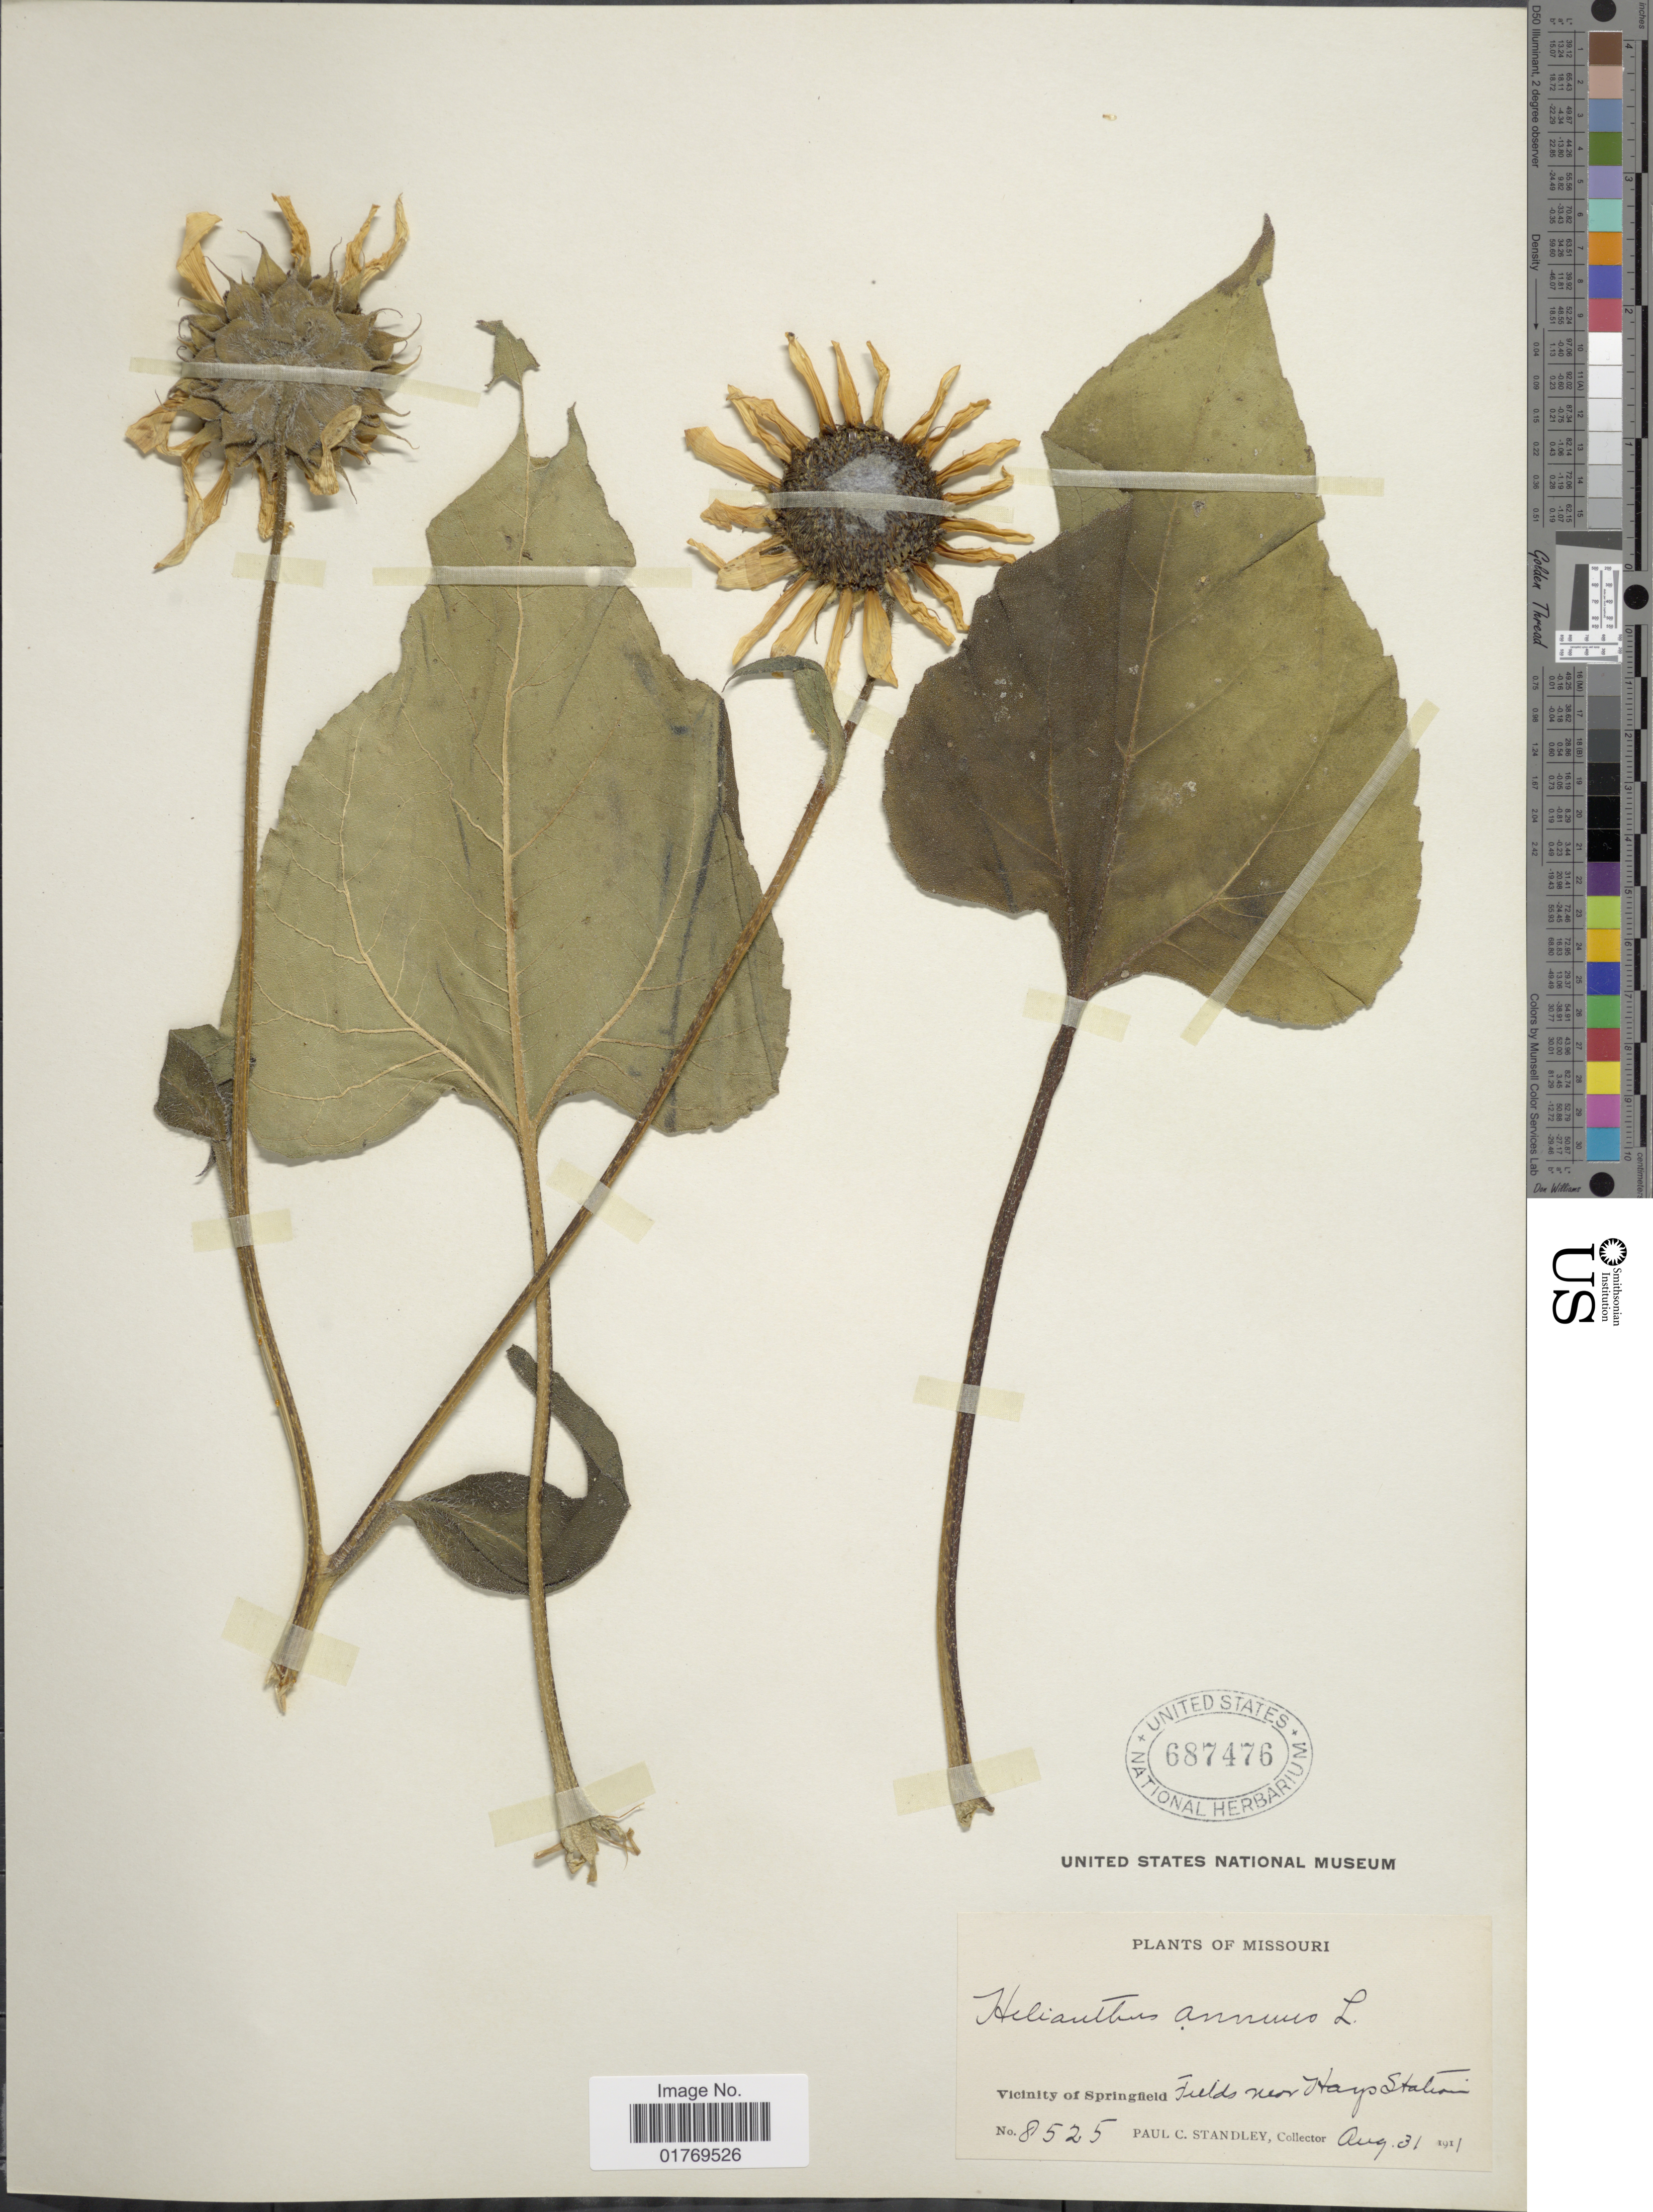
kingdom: Plantae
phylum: Tracheophyta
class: Magnoliopsida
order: Asterales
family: Asteraceae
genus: Helianthus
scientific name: Helianthus annuus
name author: L.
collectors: P. C. Standley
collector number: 8525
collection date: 1911-08-31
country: United States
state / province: Missouri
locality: Vicinity of Springfield. Fields near Hays Station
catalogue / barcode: US 687476